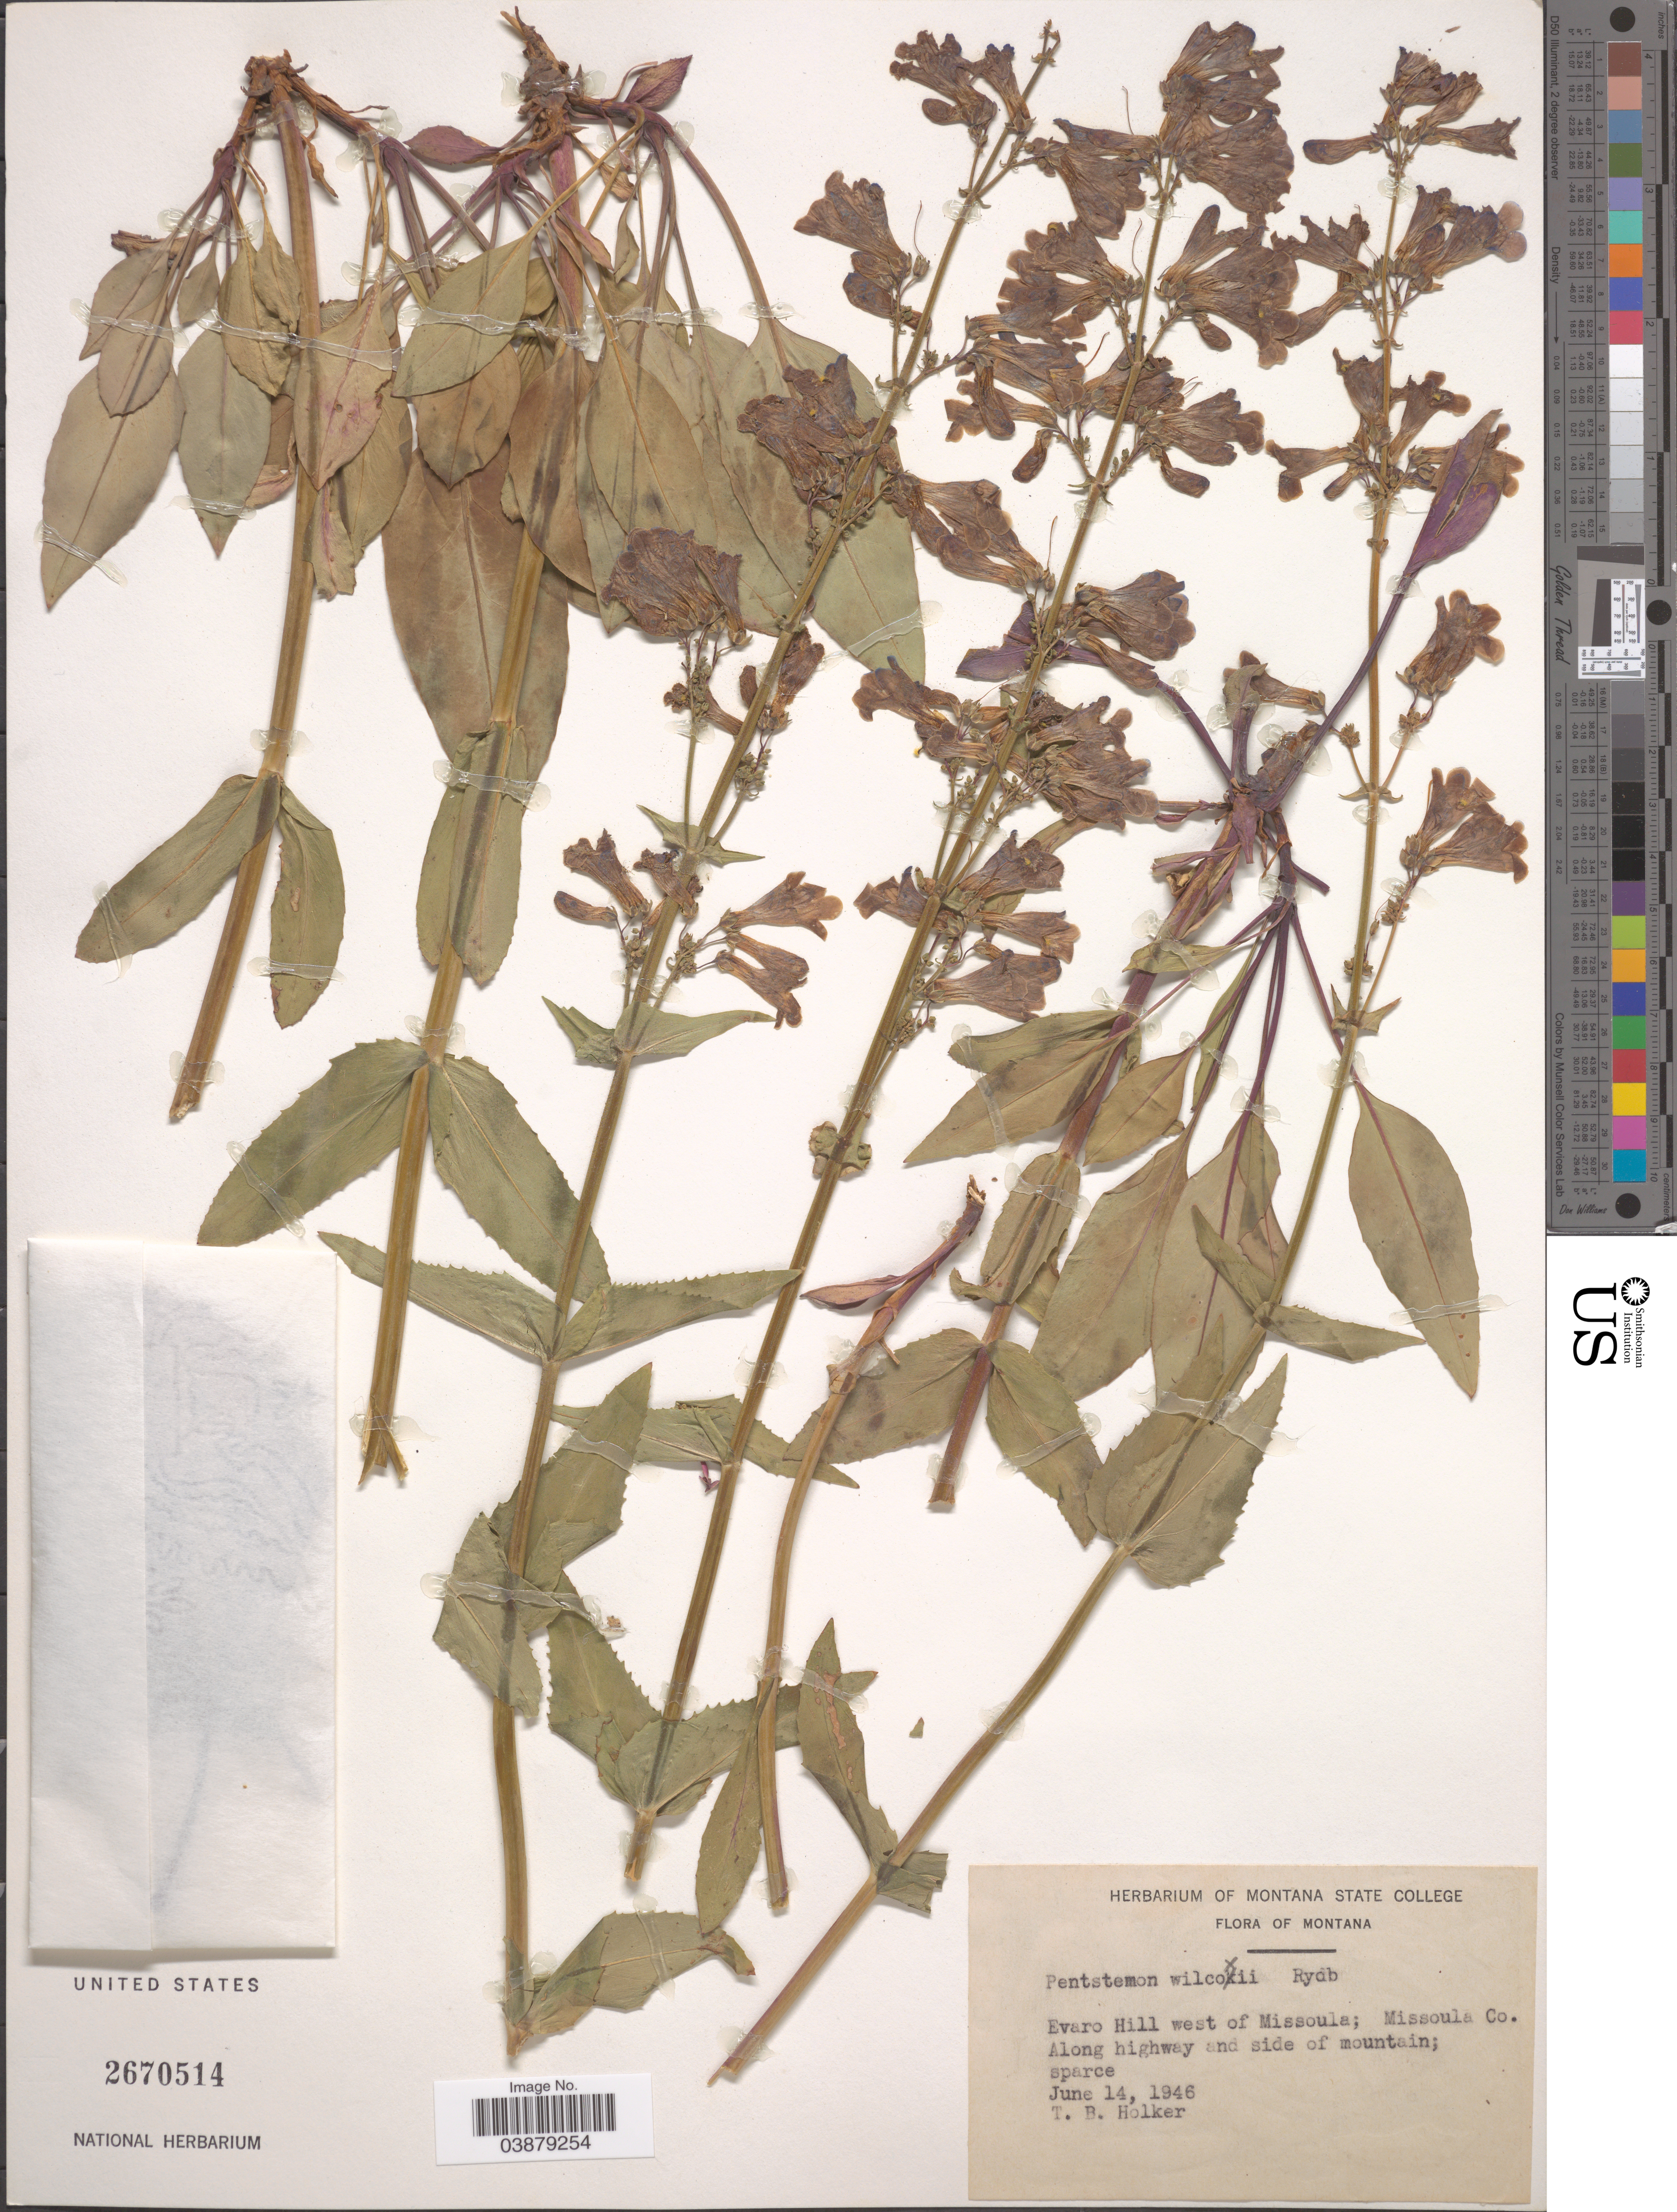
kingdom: Plantae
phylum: Tracheophyta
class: Magnoliopsida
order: Lamiales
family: Plantaginaceae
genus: Penstemon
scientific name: Penstemon wilcoxii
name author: Rydb.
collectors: T. Holker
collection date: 1946-06-14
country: United States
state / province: Montana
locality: Evaro Hill west of Missoula; Missoula Co. Along highway and side of mountain; sparce.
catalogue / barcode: US 2670514